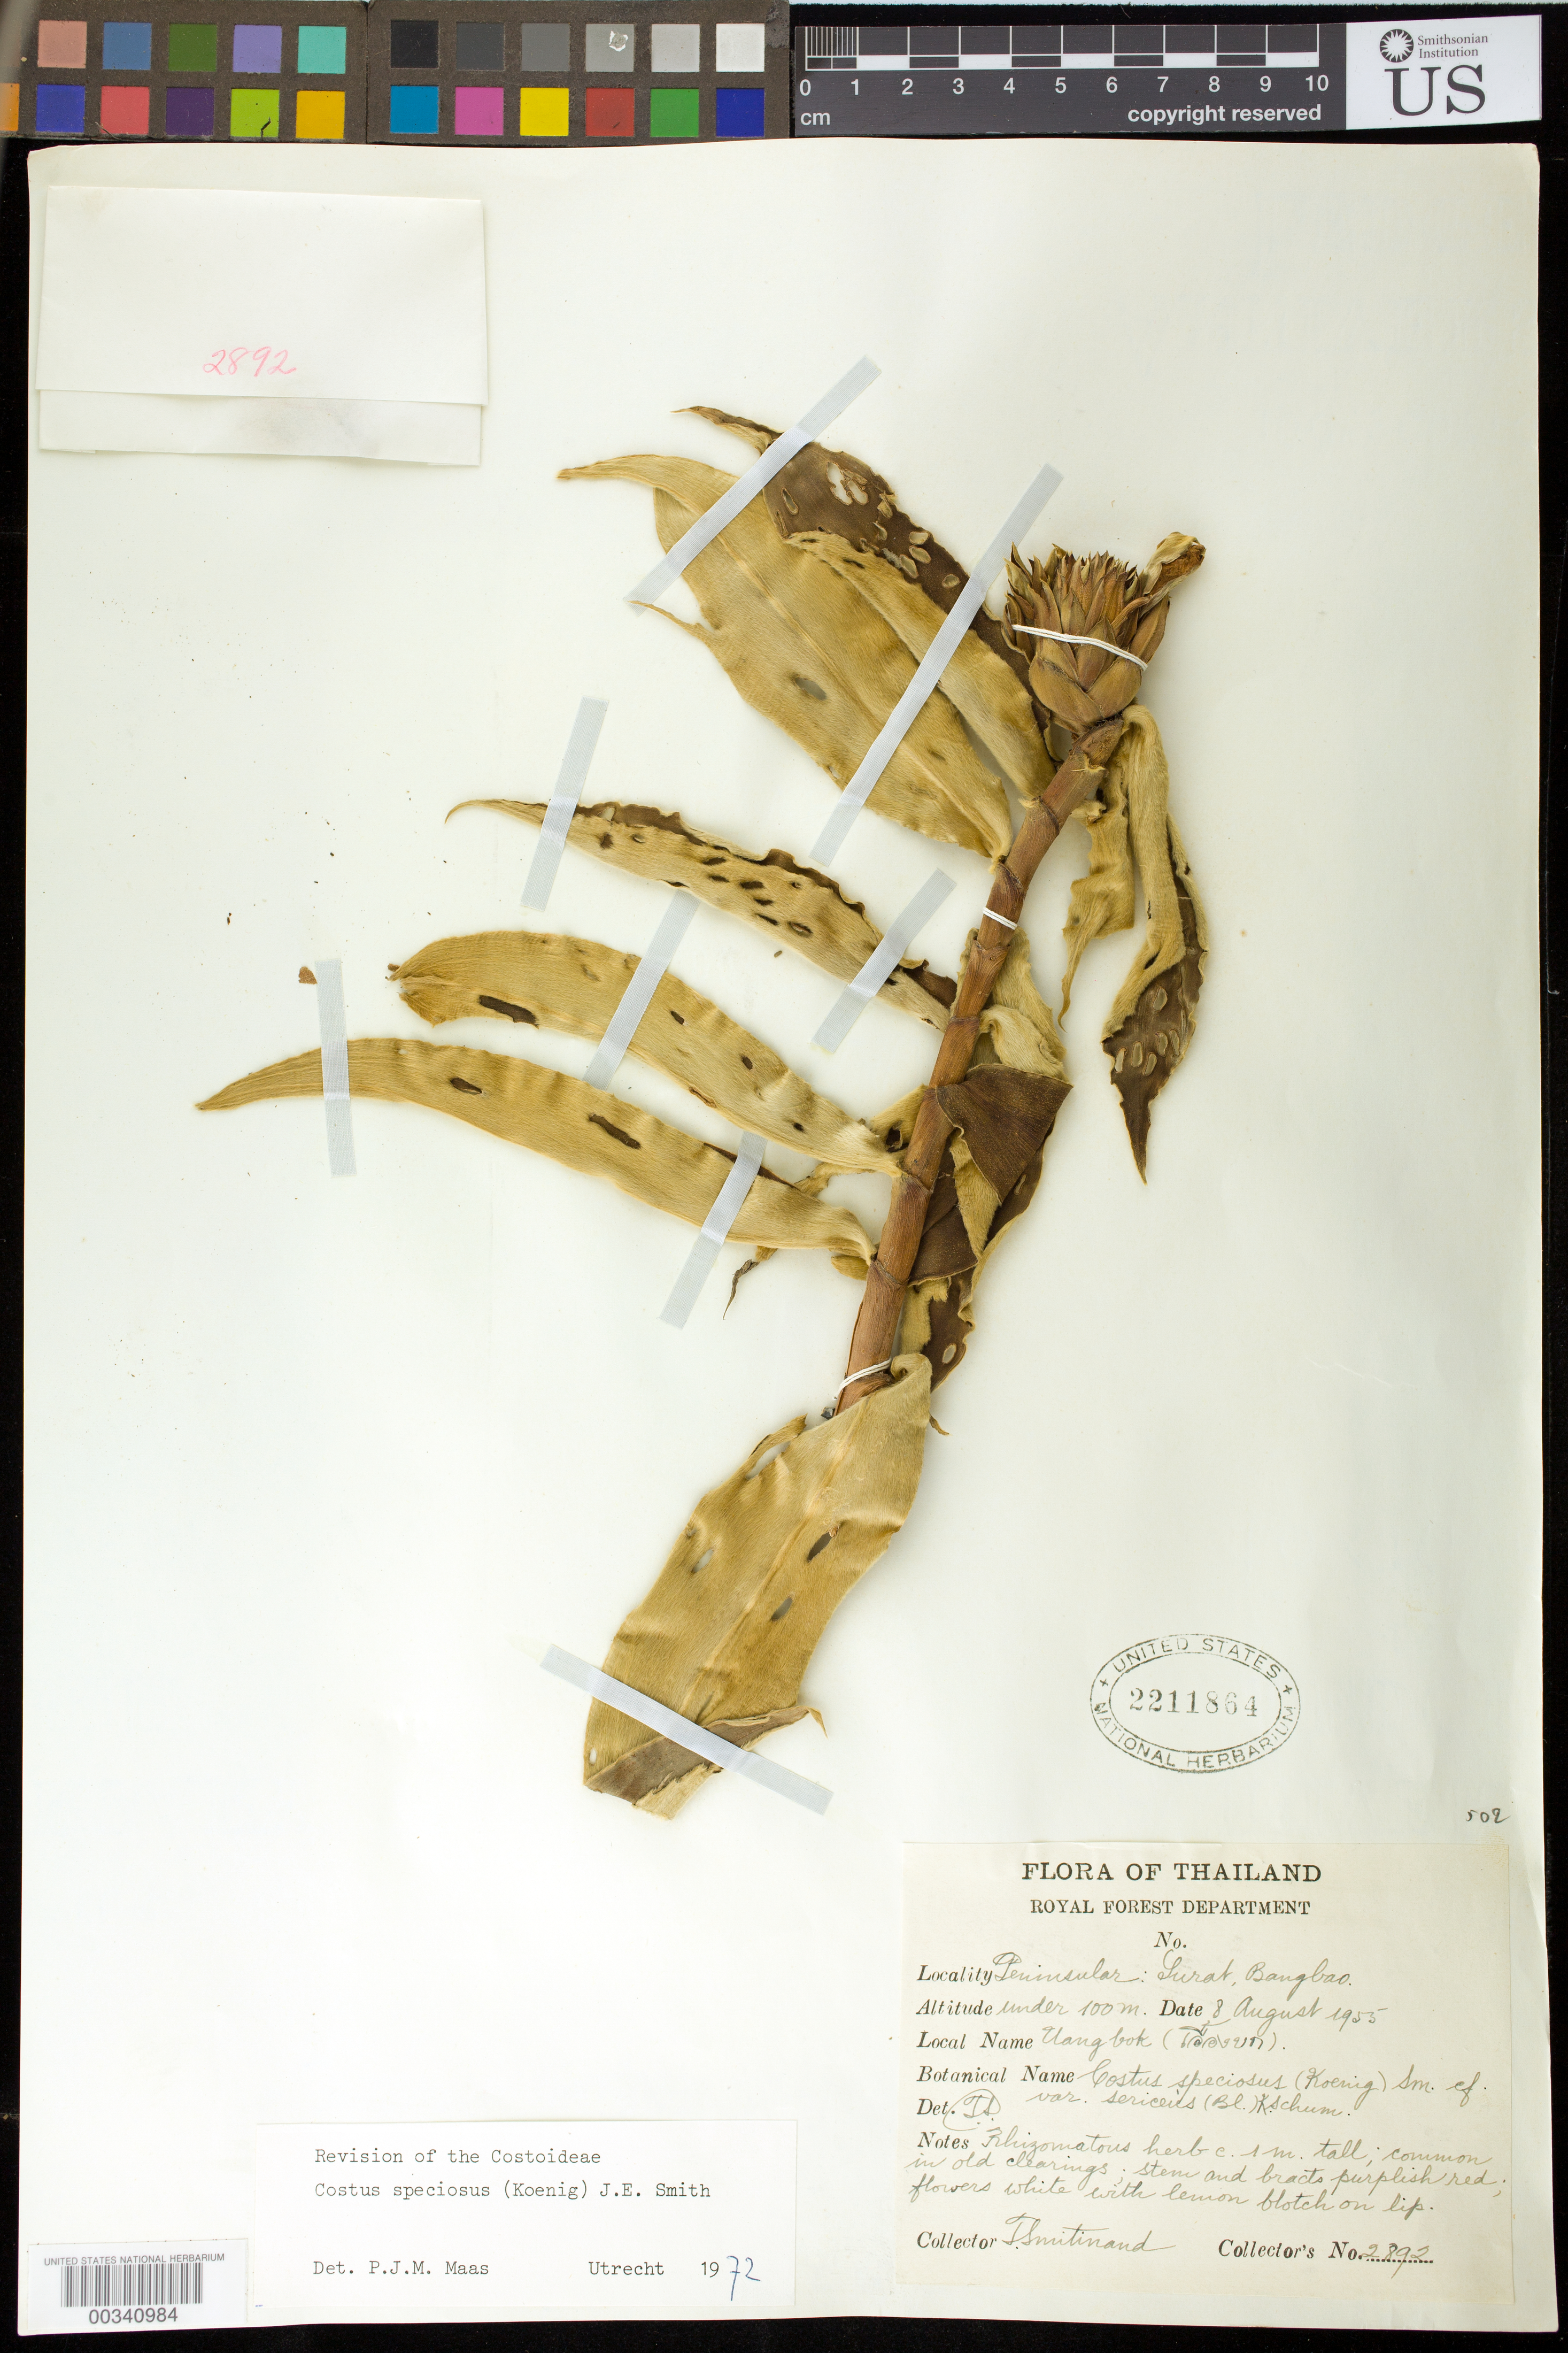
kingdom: Plantae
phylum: Tracheophyta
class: Liliopsida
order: Zingiberales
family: Costaceae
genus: Hellenia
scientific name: Hellenia speciosa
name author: (J. Koenig) S.R. Dutta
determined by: (US) Smithsonian Institution - National Museum of Natural History - Department of Botany (UNITED STATES)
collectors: T. Smitinand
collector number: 2892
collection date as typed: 08 Aug 1955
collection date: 1955-08-08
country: Thailand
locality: Flora of thailand, peninsular surat, bungbao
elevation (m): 0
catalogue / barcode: US 2211864